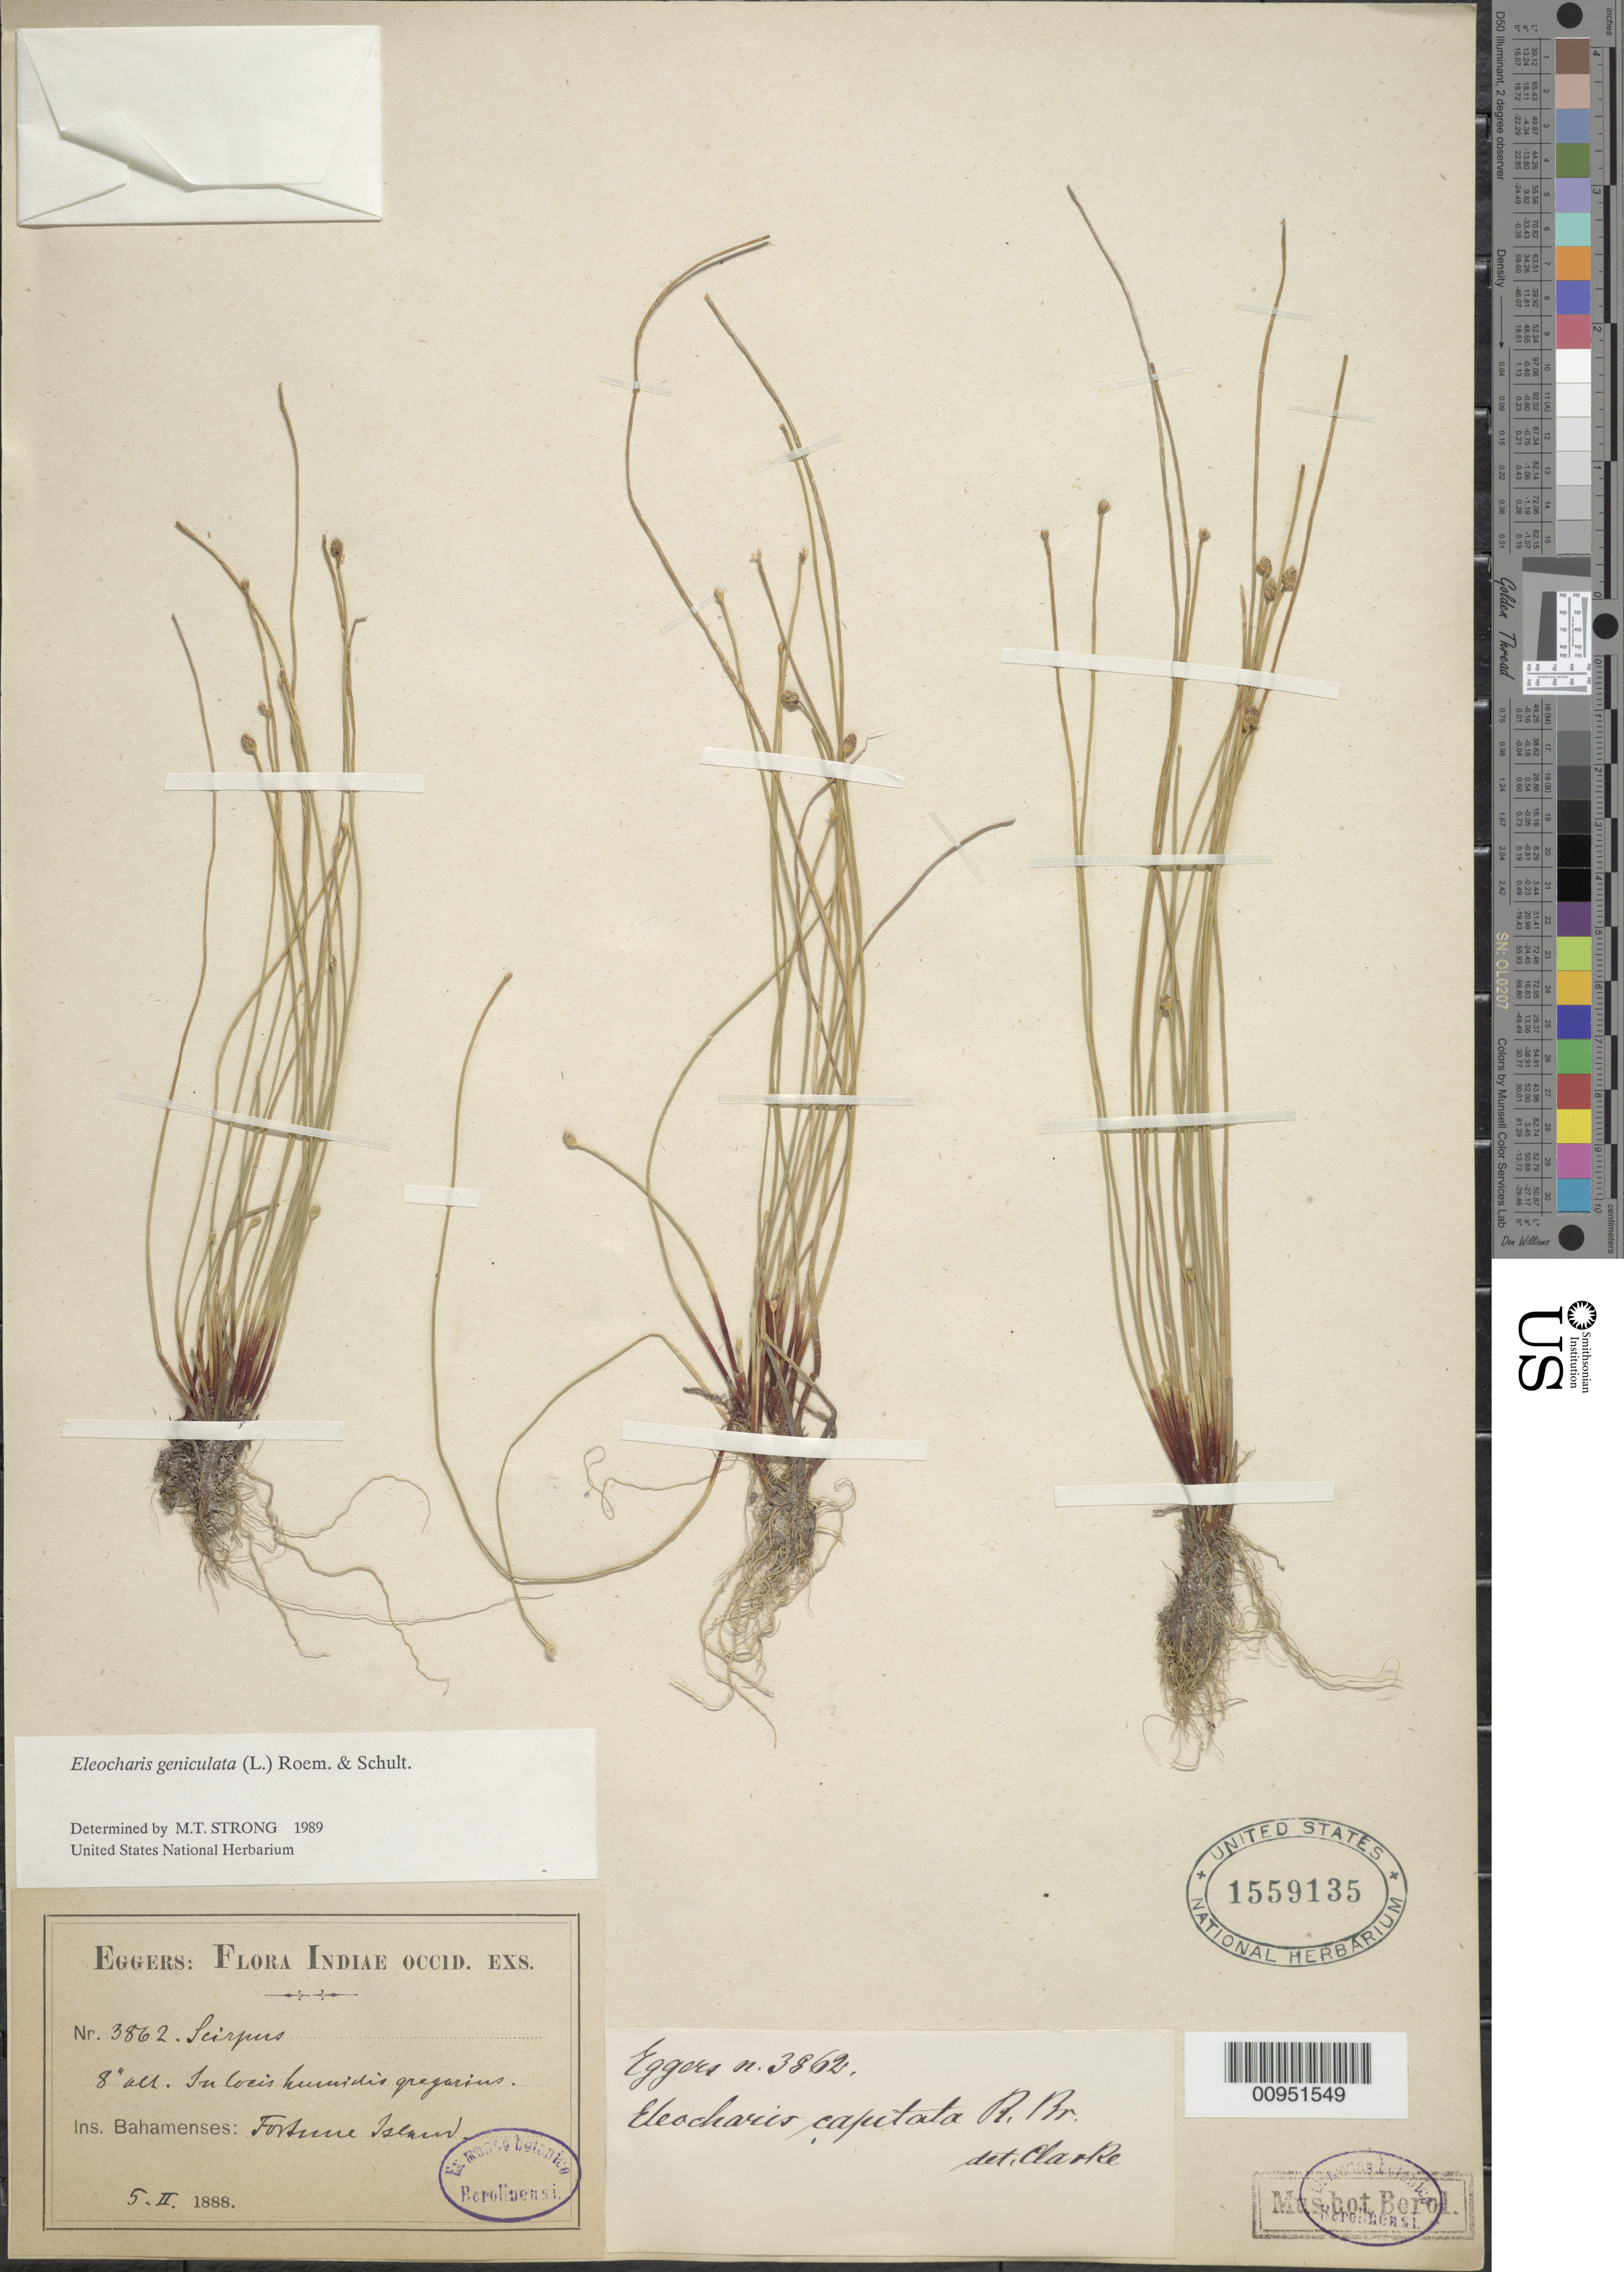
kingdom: Plantae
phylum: Tracheophyta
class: Liliopsida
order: Poales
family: Cyperaceae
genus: Eleocharis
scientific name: Eleocharis geniculata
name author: (L.) Roem. & Schult.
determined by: Strong, M. T., (US), Smithsonian Institution - National Museum of Natural History (UNITED STATES)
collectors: H. F. A. von Eggers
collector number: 3862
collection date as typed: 05 Feb 1888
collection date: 1888-02-05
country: Bahamas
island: Fortune Island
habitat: In locis humides gregarius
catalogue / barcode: US 1559135